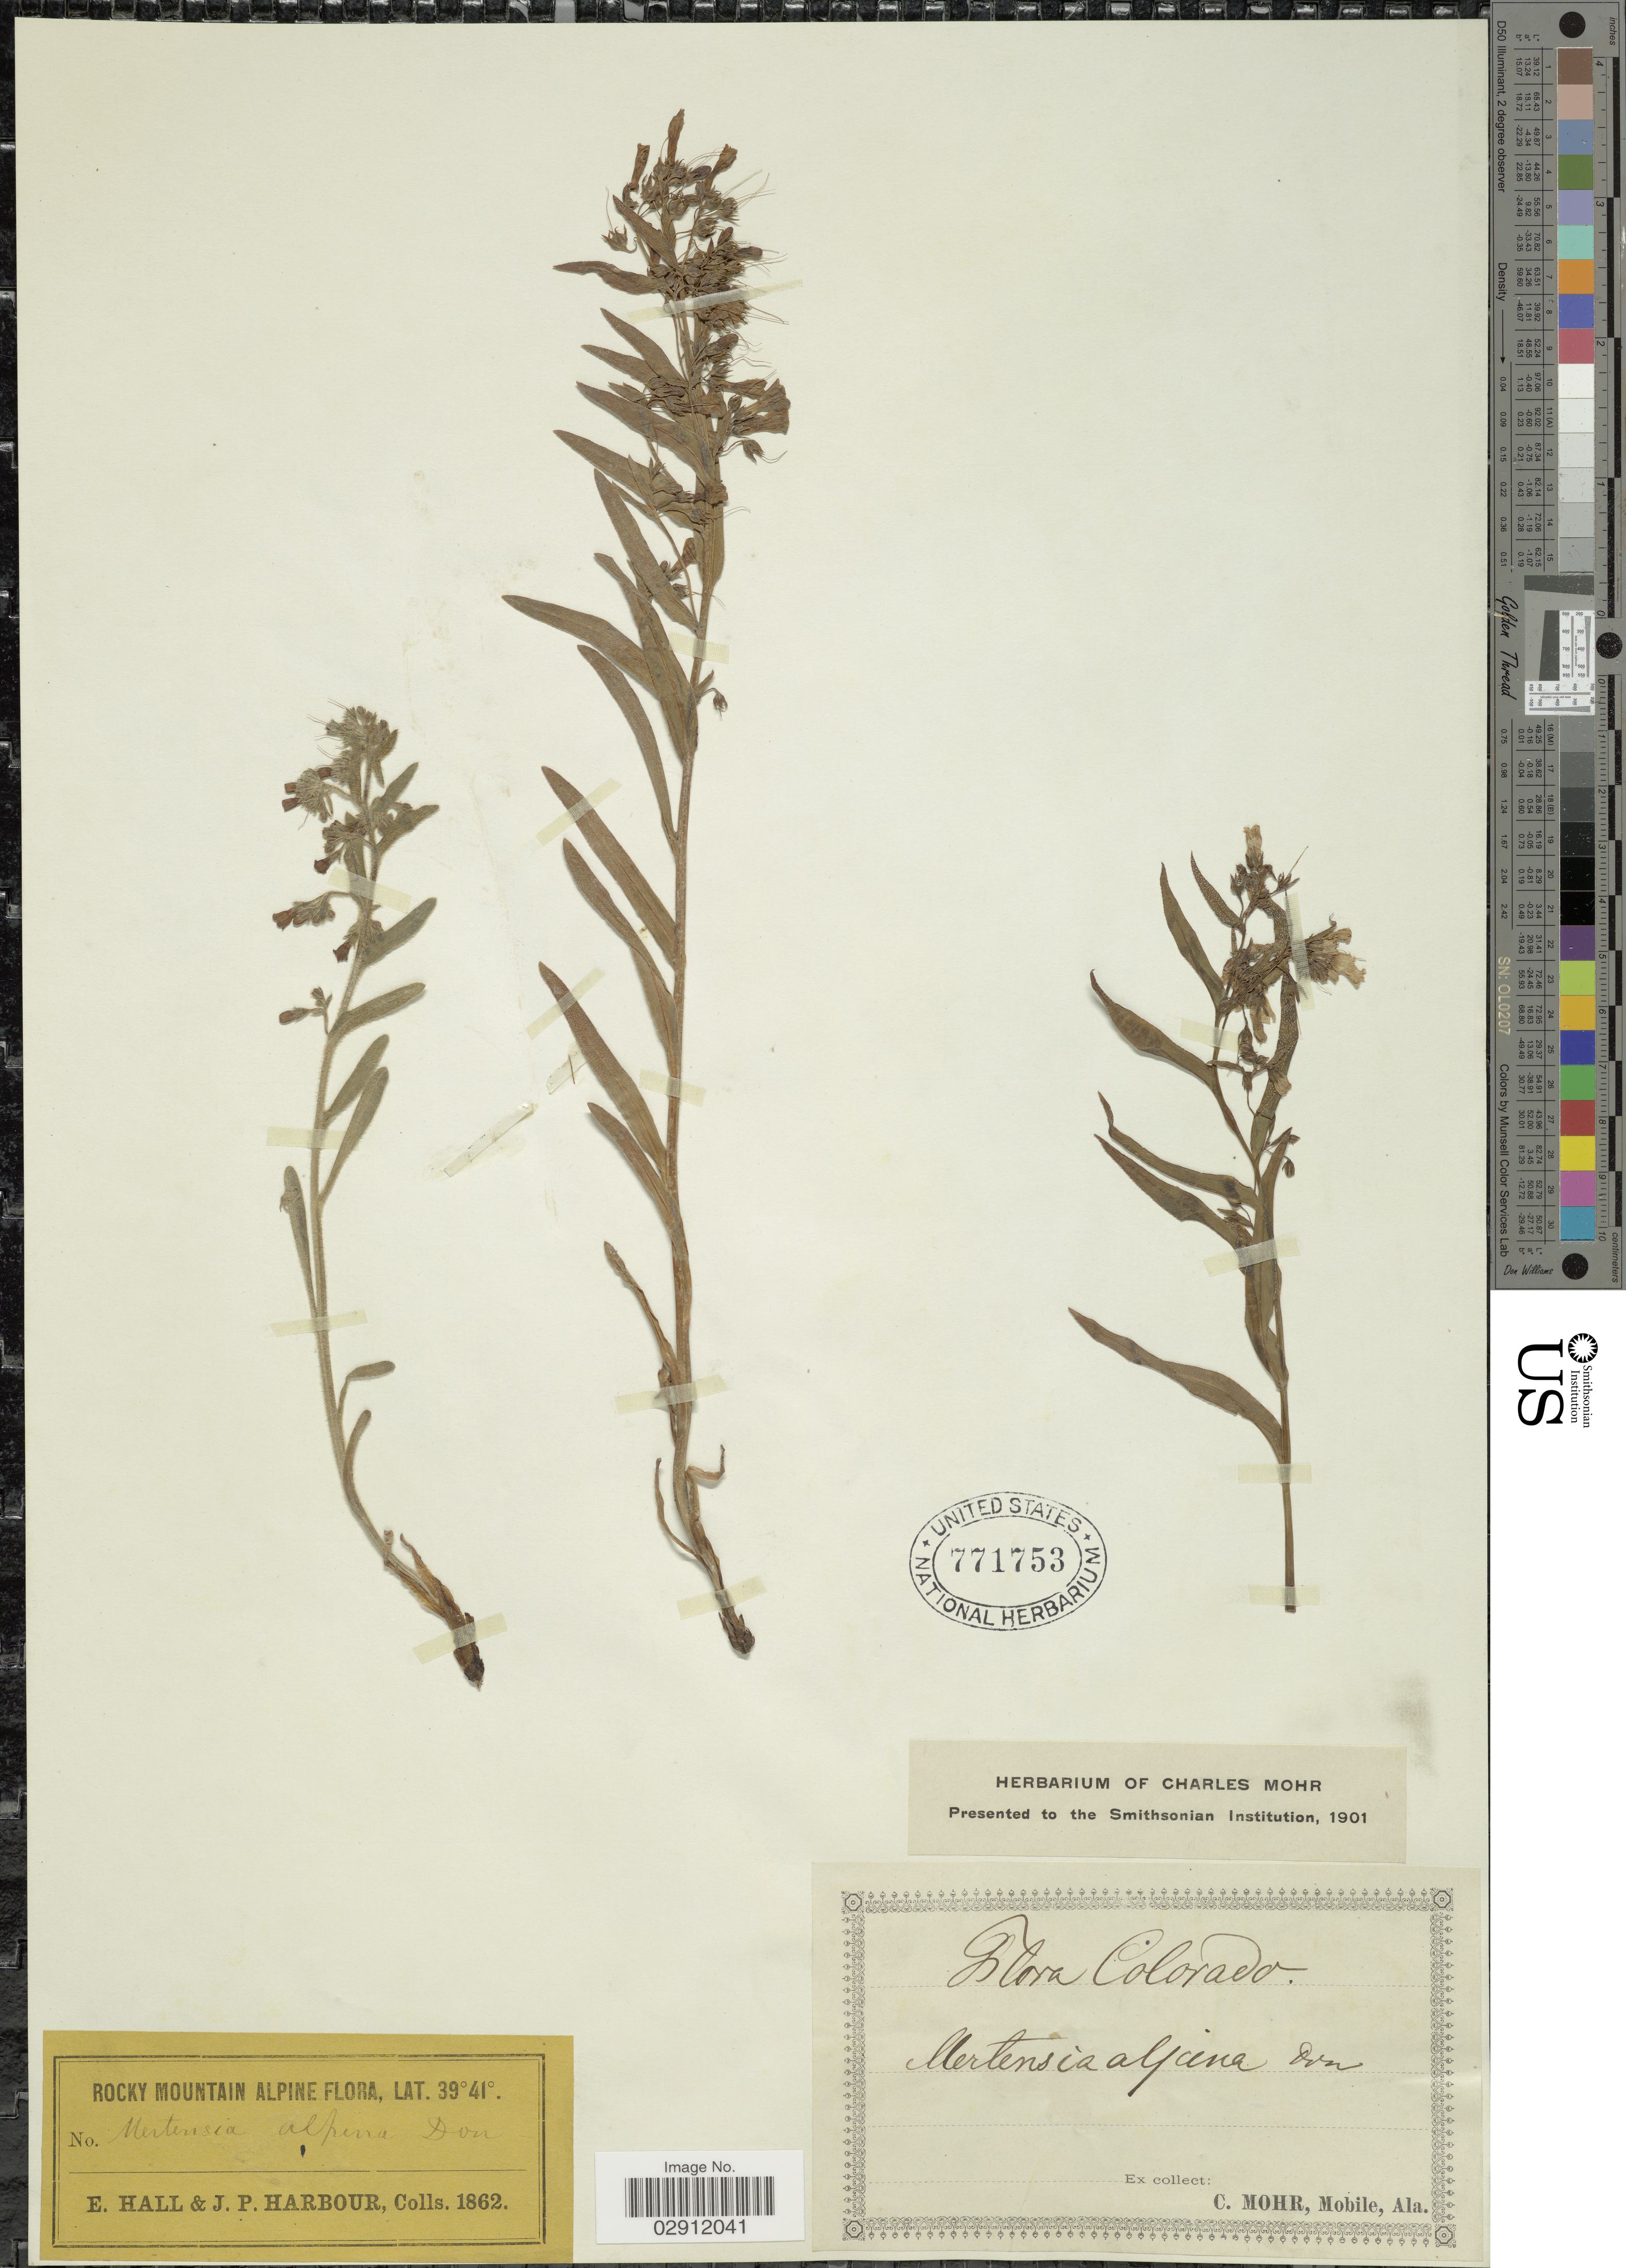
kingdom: Plantae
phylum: Tracheophyta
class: Magnoliopsida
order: Boraginales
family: Boraginaceae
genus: Mertensia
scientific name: Mertensia alpina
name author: (Torr.) G. Don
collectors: E. Hall & J. Harbour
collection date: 1862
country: United States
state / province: Colorado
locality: Rocky Mtns. Alpine.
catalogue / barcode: US 771753